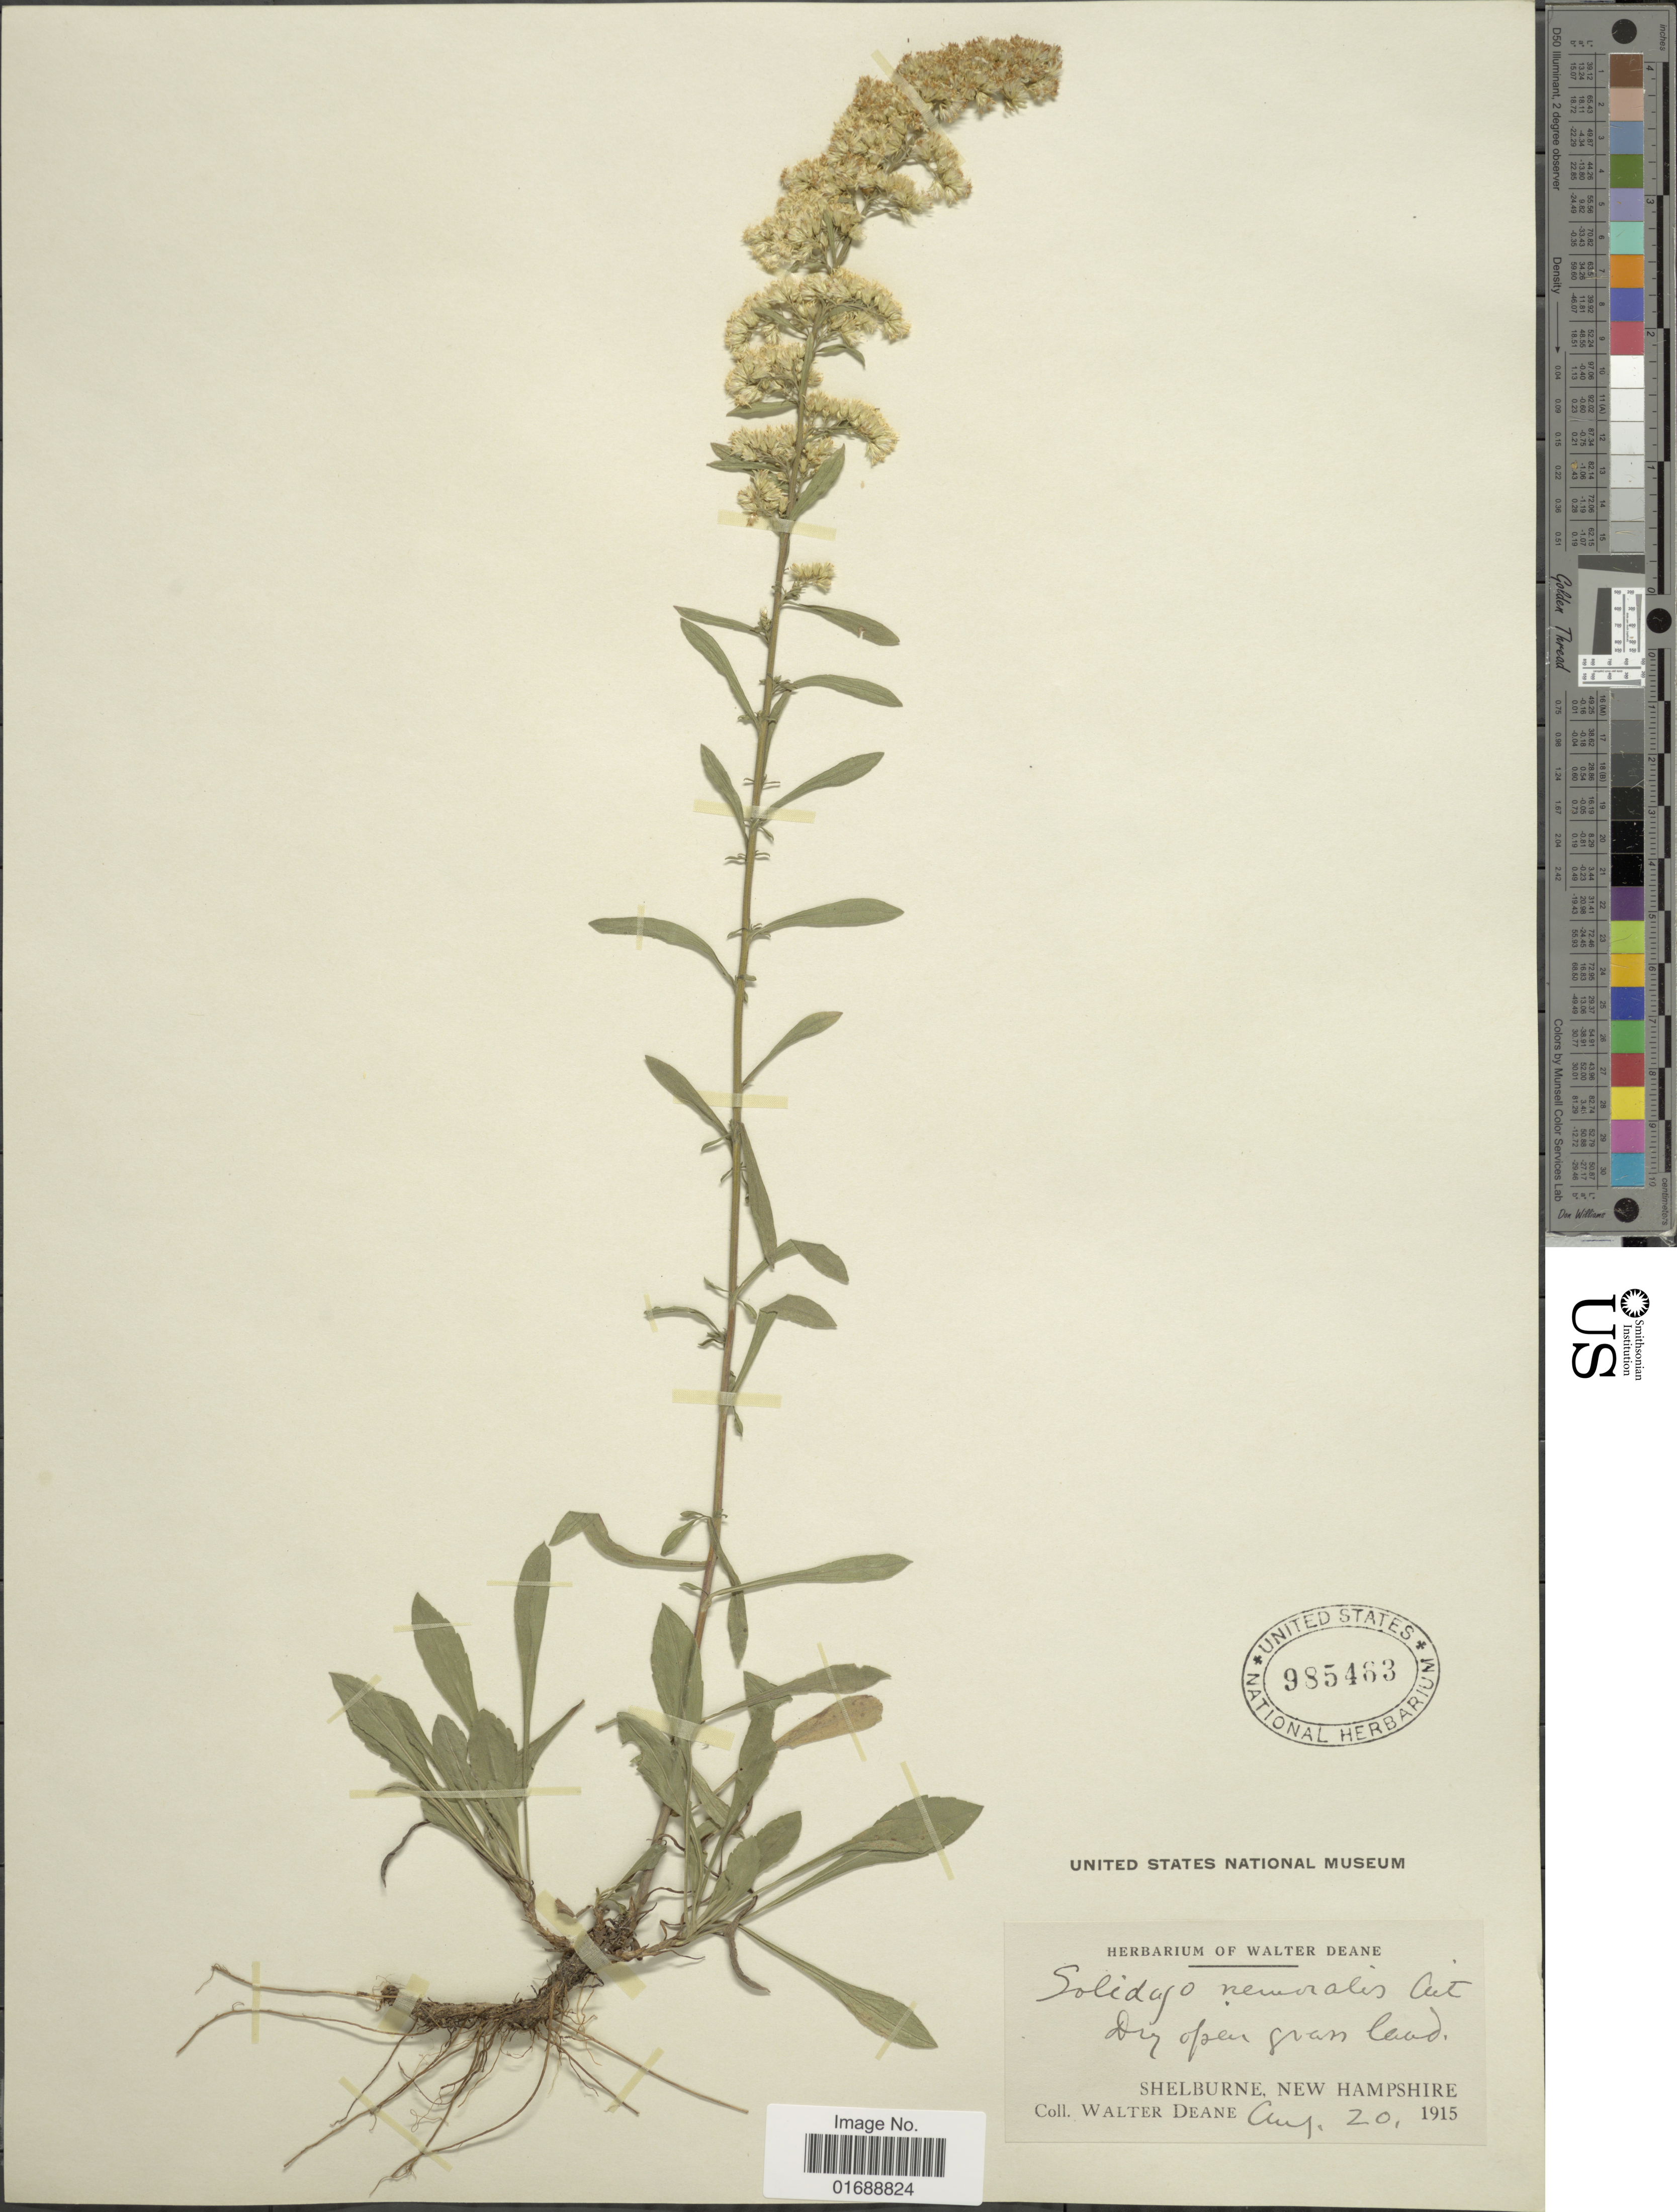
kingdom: Plantae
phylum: Tracheophyta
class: Magnoliopsida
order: Asterales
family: Asteraceae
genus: Solidago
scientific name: Solidago nemoralis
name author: Aiton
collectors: W. Deane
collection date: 1915-08-20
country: United States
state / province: New Hampshire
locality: Shelburne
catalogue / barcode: US 985463